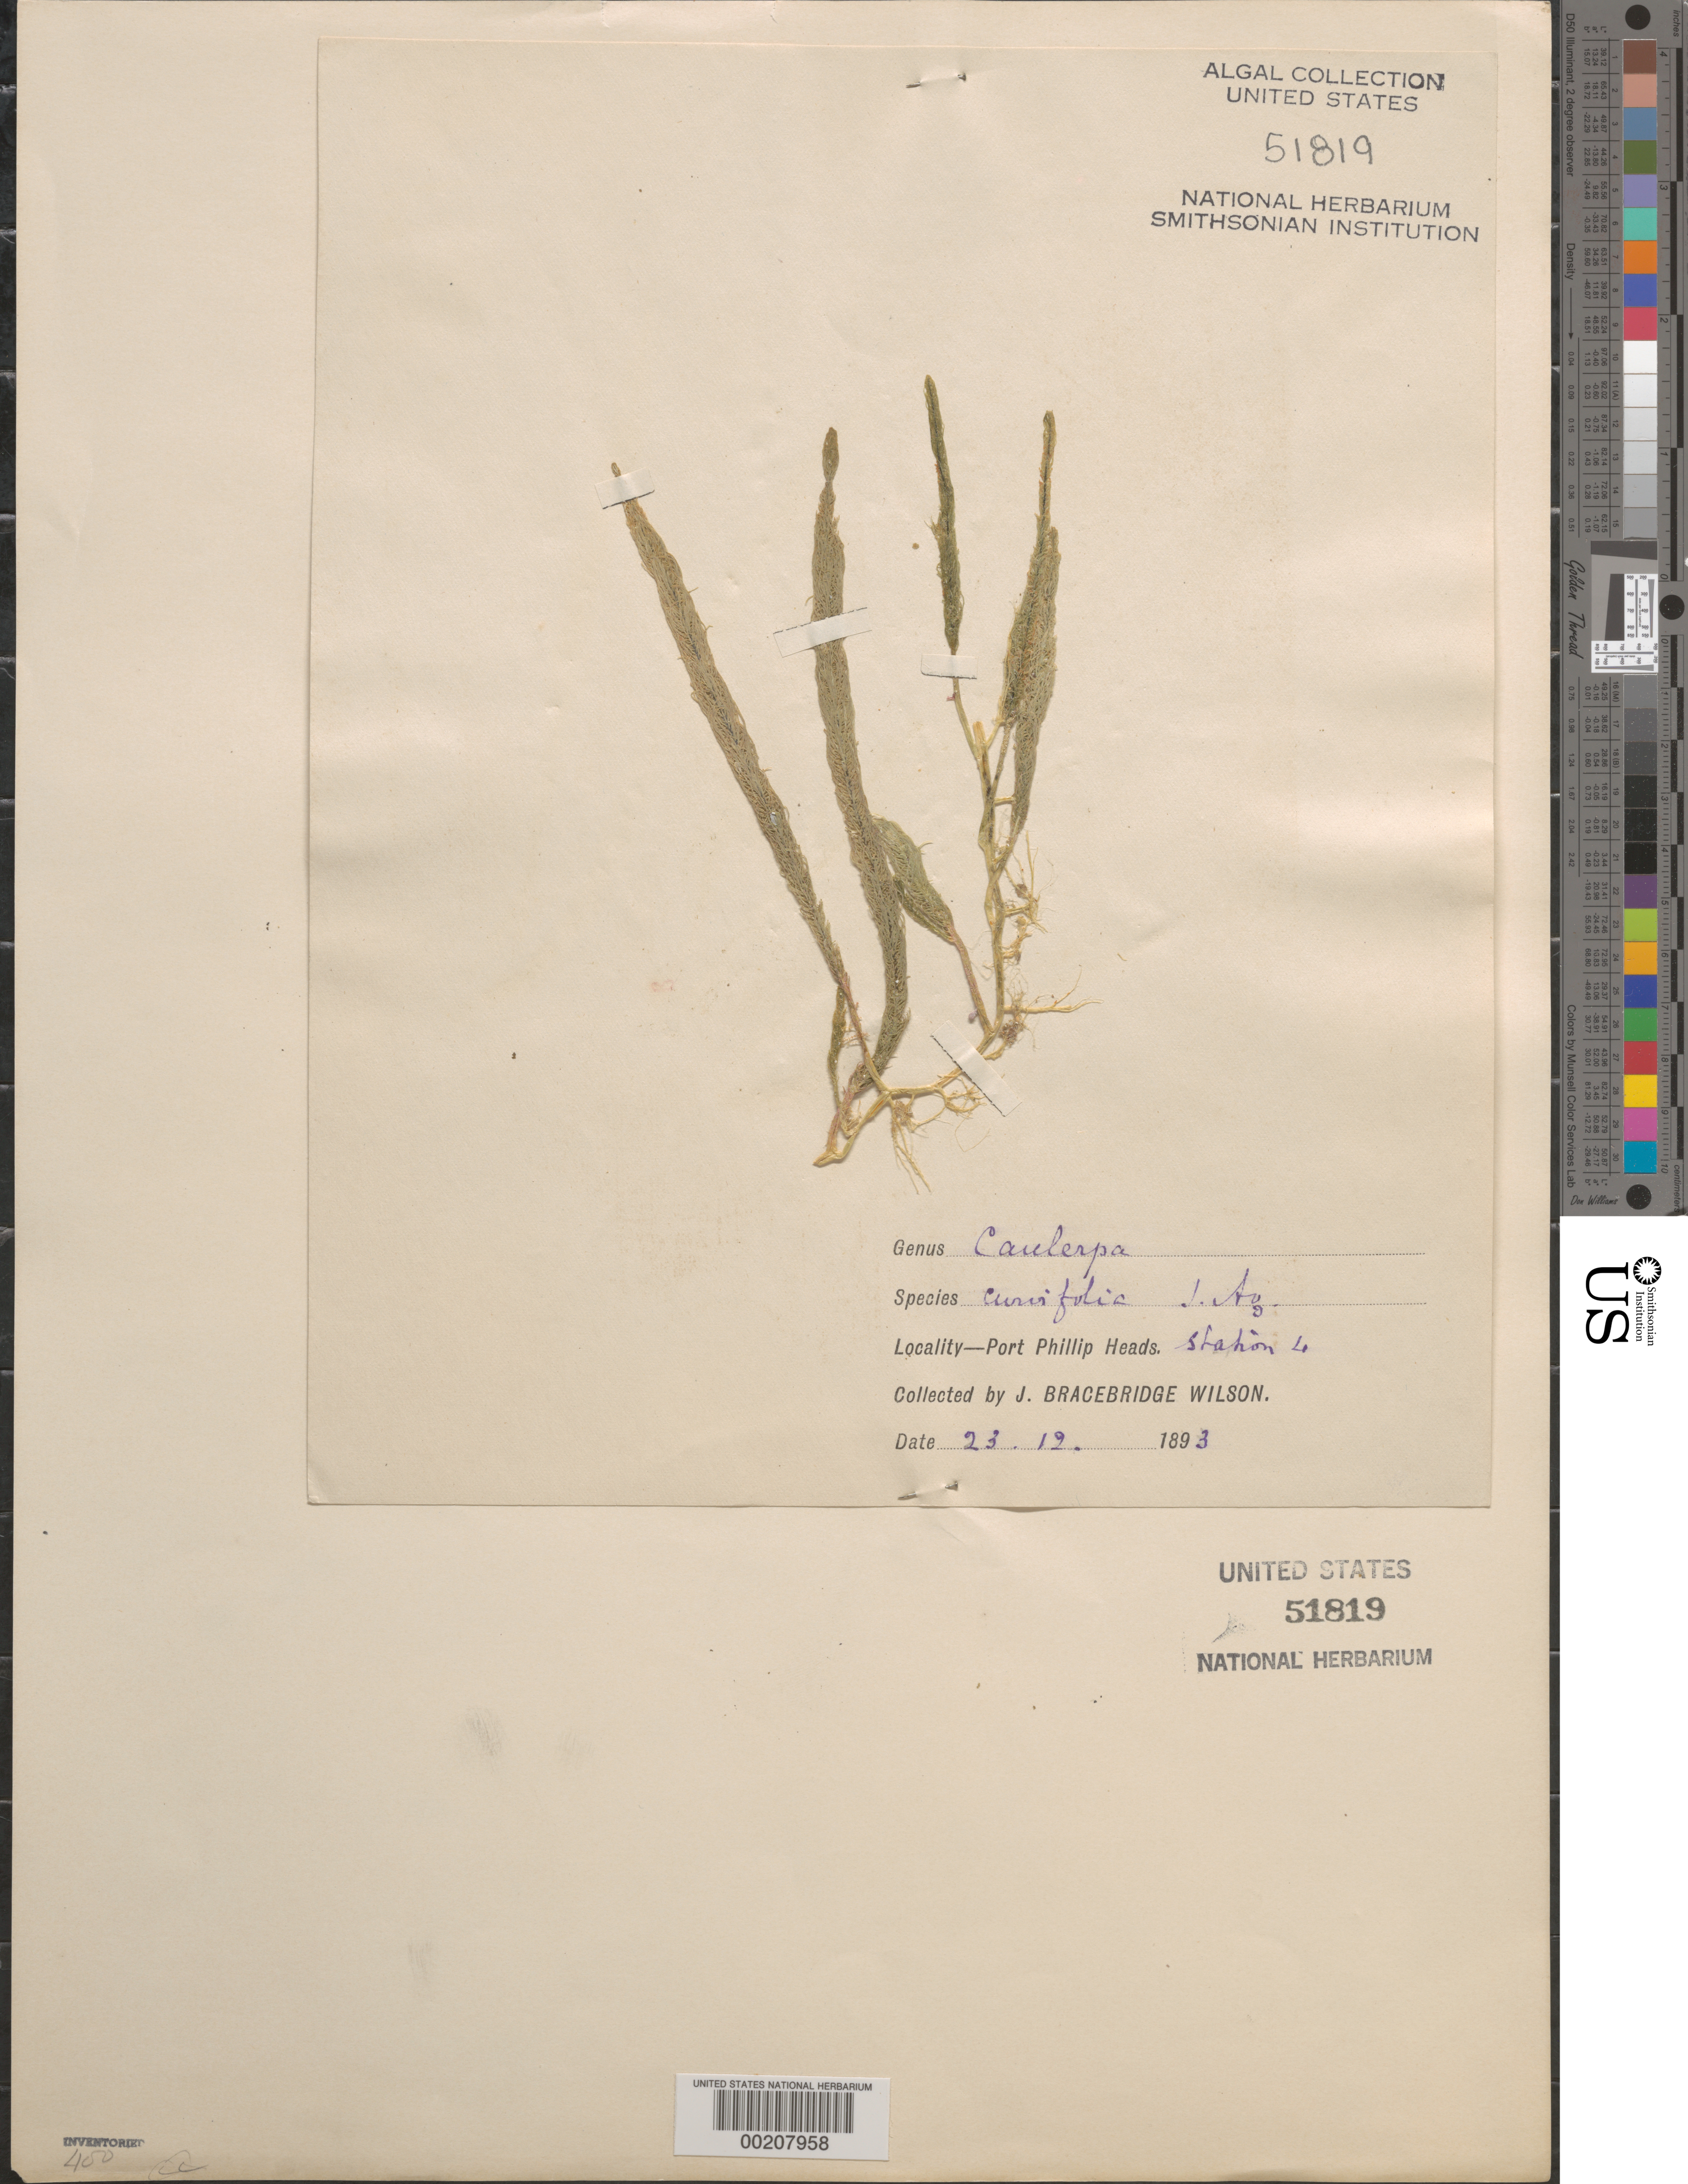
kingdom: Plantae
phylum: Chlorophyta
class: Ulvophyceae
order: Bryopsidales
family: Caulerpaceae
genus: Caulerpa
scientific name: Caulerpa crispata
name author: (Harvey) G. Belton & Gurgel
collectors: J. B. Wilson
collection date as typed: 23 Dec 1893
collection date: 1893-12-23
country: Australia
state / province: Victoria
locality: Port Phillip Heads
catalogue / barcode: US 51819